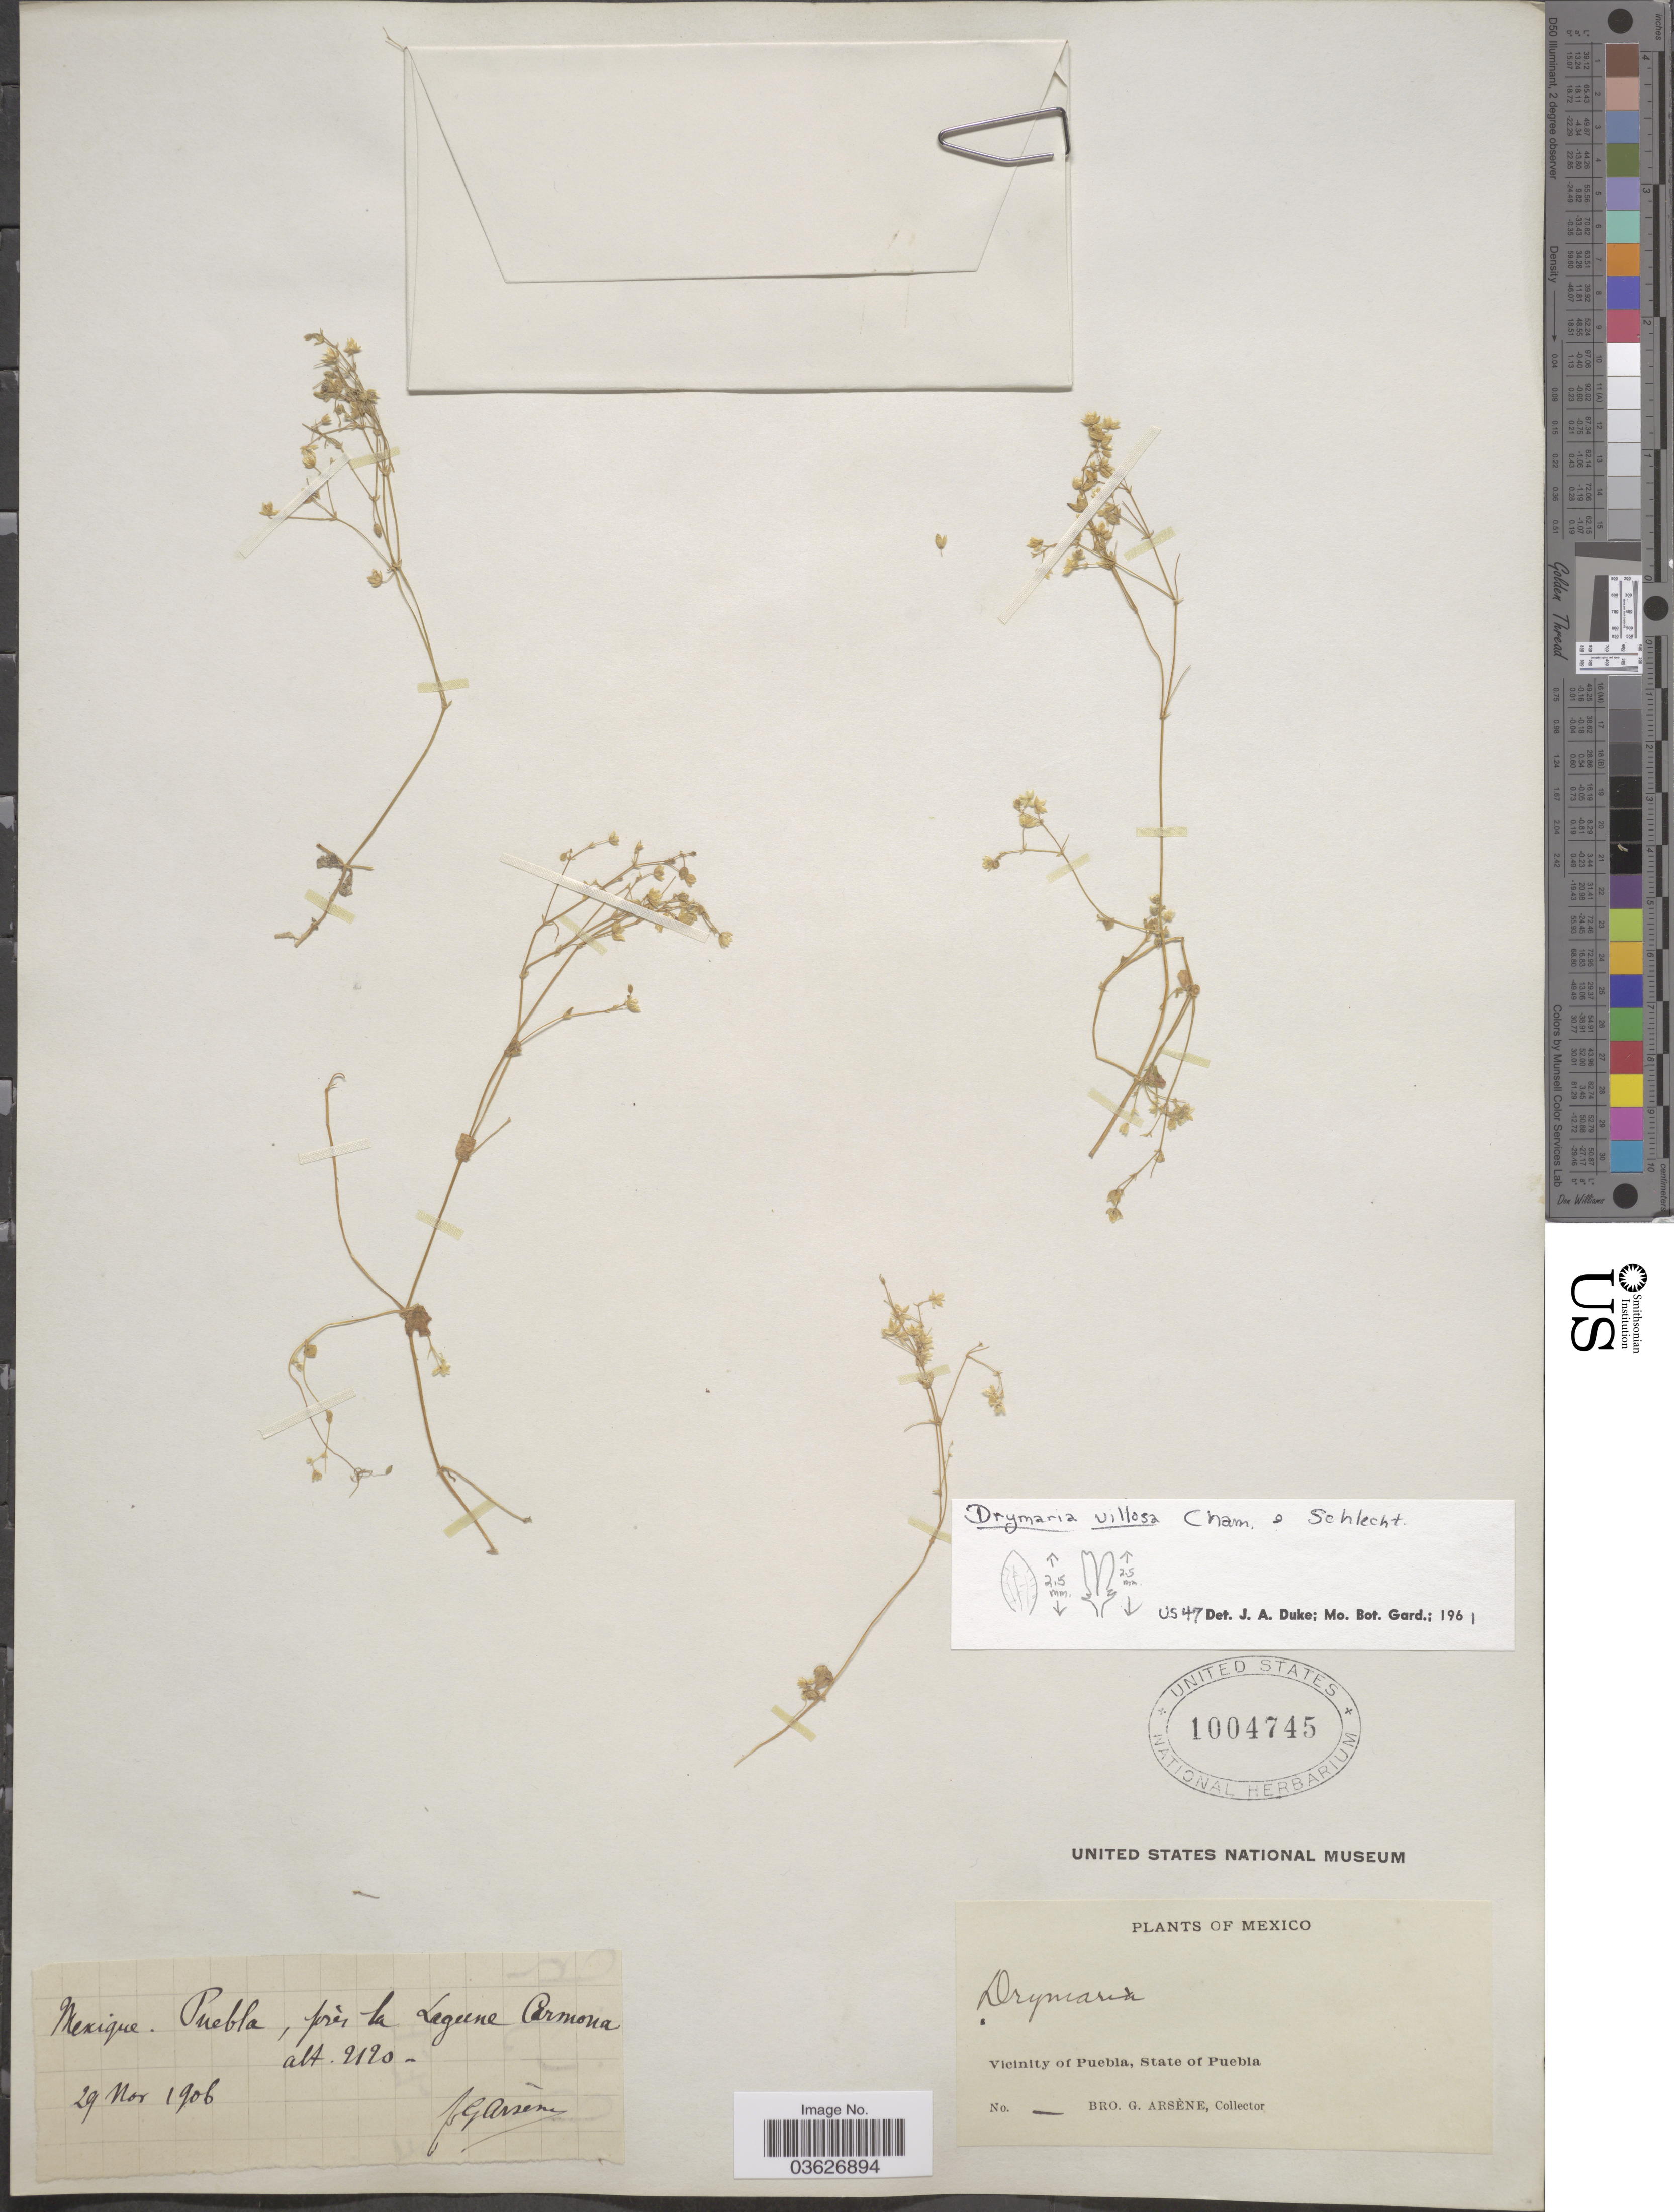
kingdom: Plantae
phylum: Tracheophyta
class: Magnoliopsida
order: Caryophyllales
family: Caryophyllaceae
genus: Drymaria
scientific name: Drymaria villosa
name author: Cham. & Schltdl.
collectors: Bro. G. Arsène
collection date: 1906-11-29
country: Mexico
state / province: Puebla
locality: Vicinity of Puebla. Près de Lagune Carmona [Near Lagune Carmona]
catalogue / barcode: US 1004745